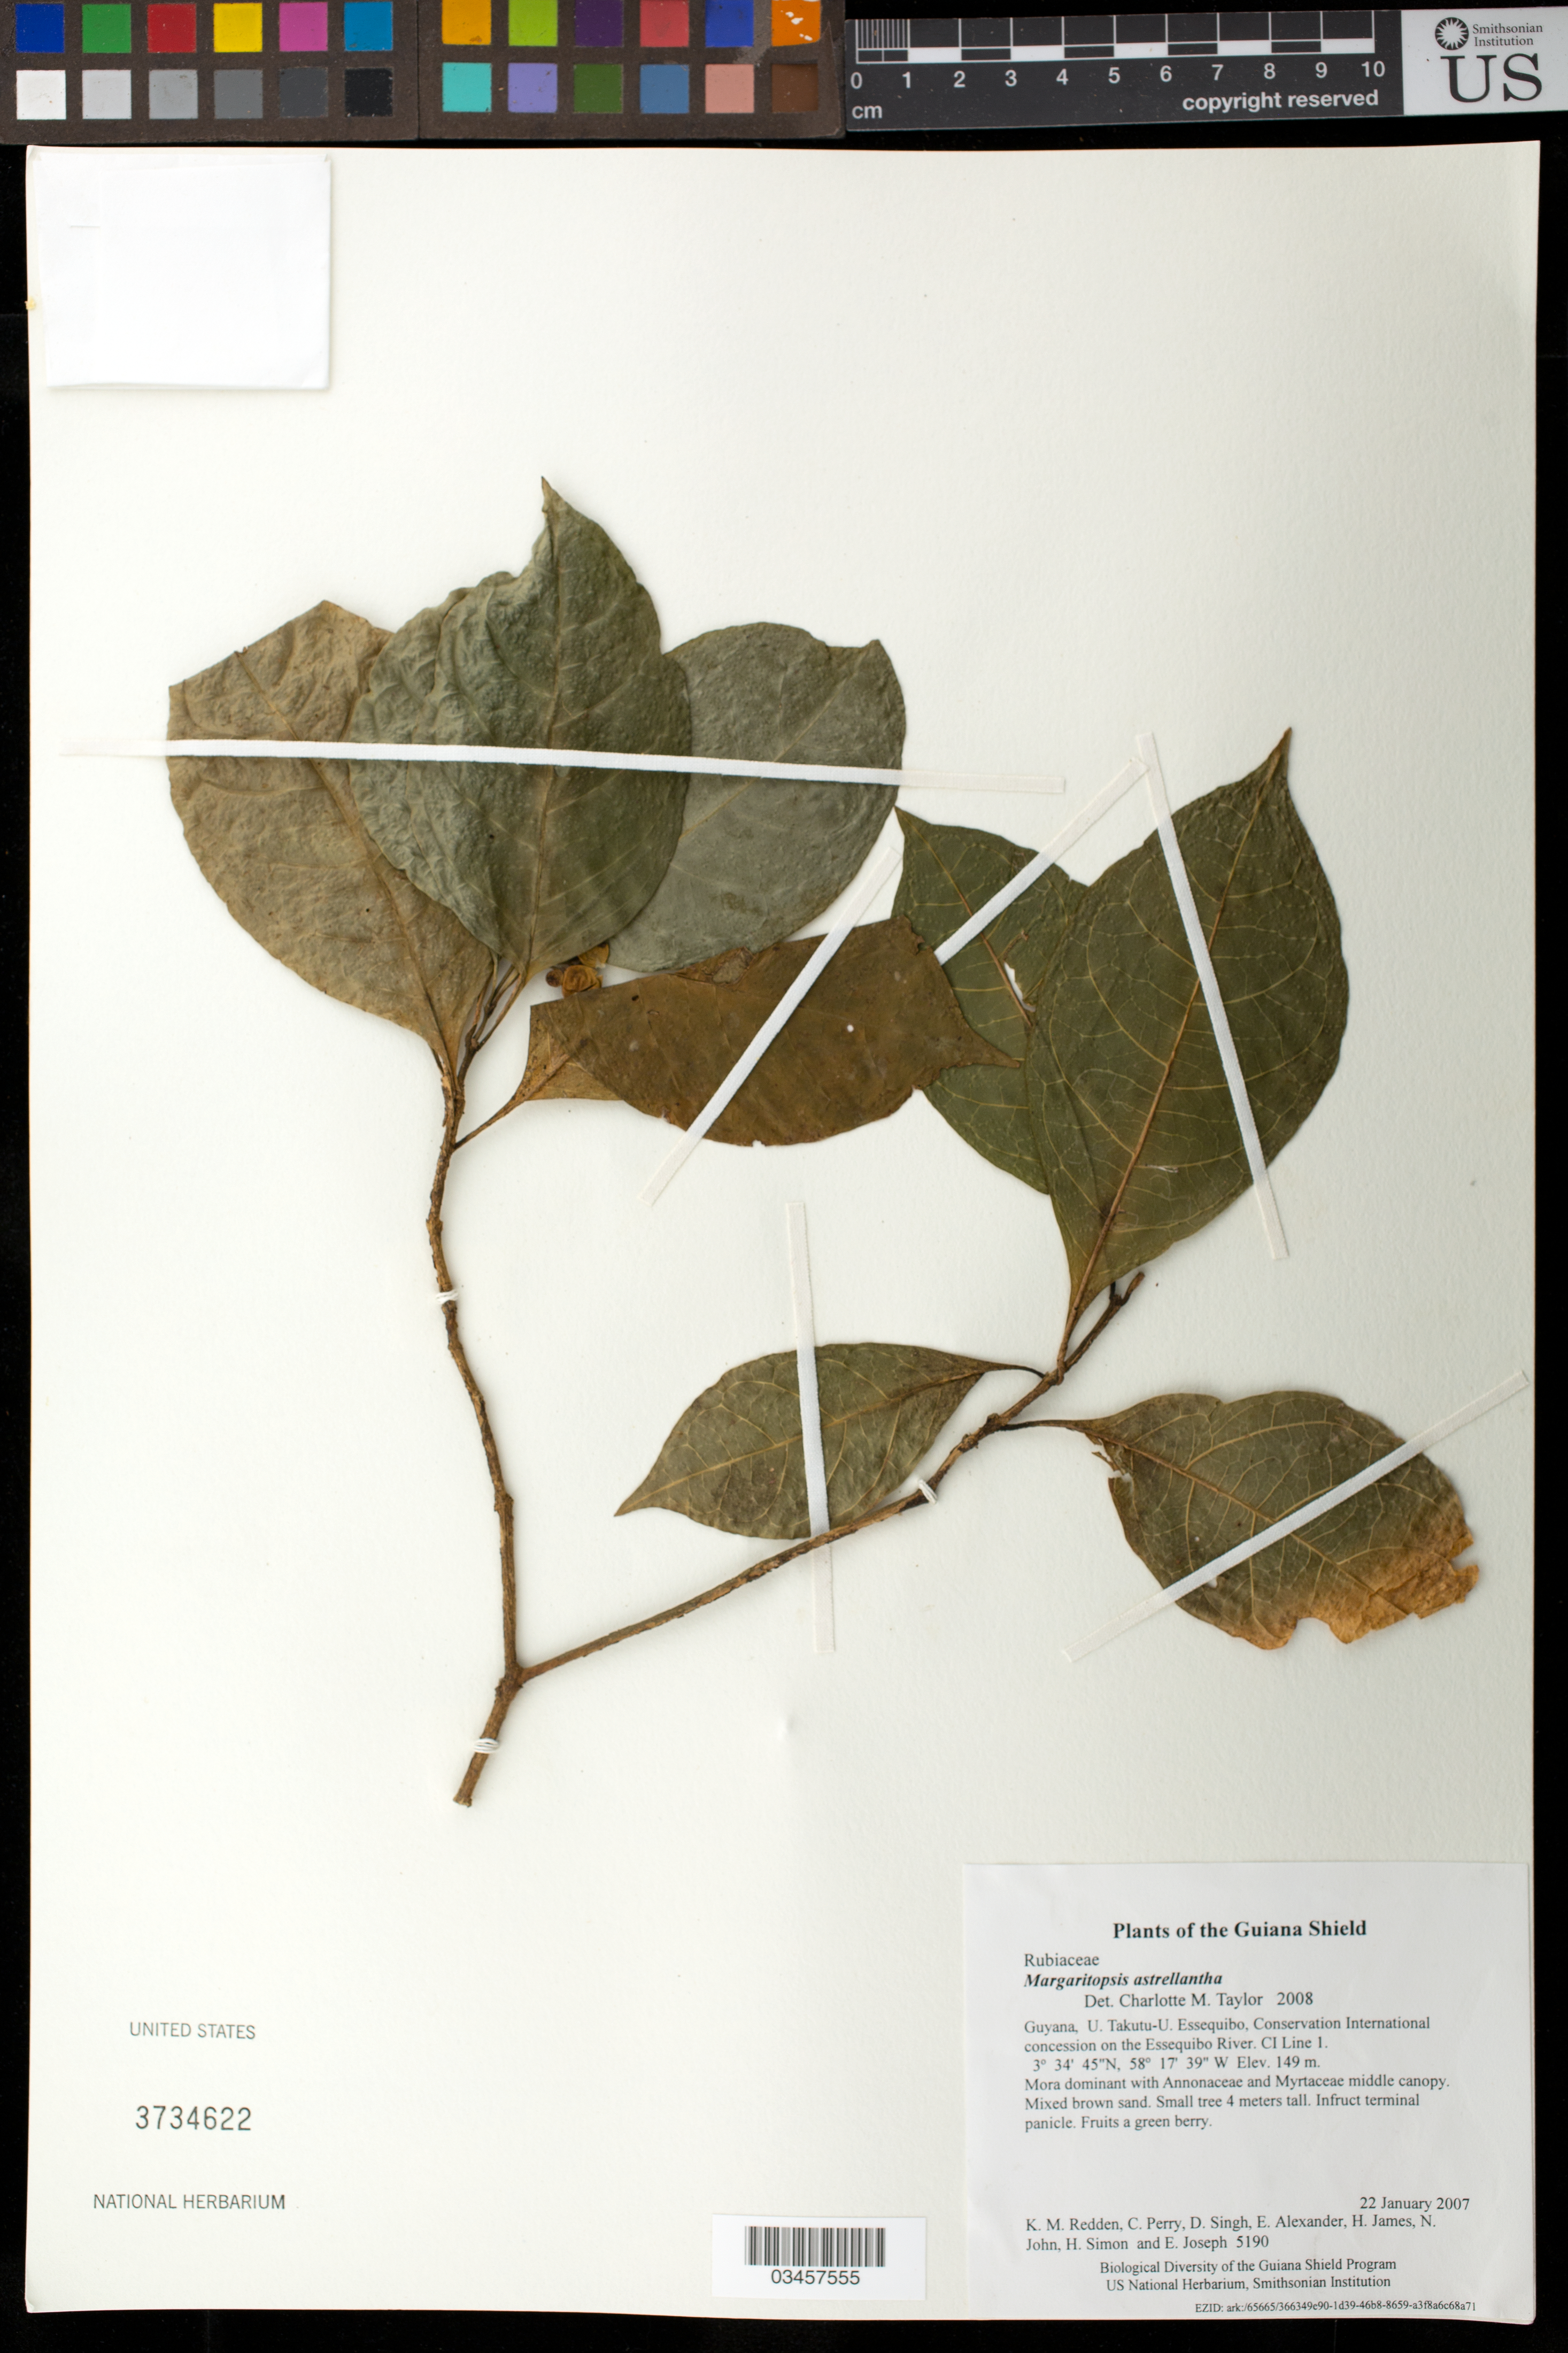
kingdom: Plantae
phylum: Tracheophyta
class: Magnoliopsida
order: Gentianales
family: Rubiaceae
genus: Margaritopsis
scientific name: Margaritopsis astrellantha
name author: (Wernham) L. Andersson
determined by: Taylor, Charlotte M.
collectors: K. M. Redden, C. Perry, D. Singh, E. Alexander, H. James, N. John, H. Simon & E. Joseph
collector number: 5190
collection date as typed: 22 January 2007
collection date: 2007-01-22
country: Guyana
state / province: U. Takutu-U. Essequibo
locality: Conservation International concession on the Essequibo River. CI Line 1.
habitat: Mora dominant with Annonaceae and Myrtaceae middle canopy. Mixed brown sand.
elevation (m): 149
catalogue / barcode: US 3734622